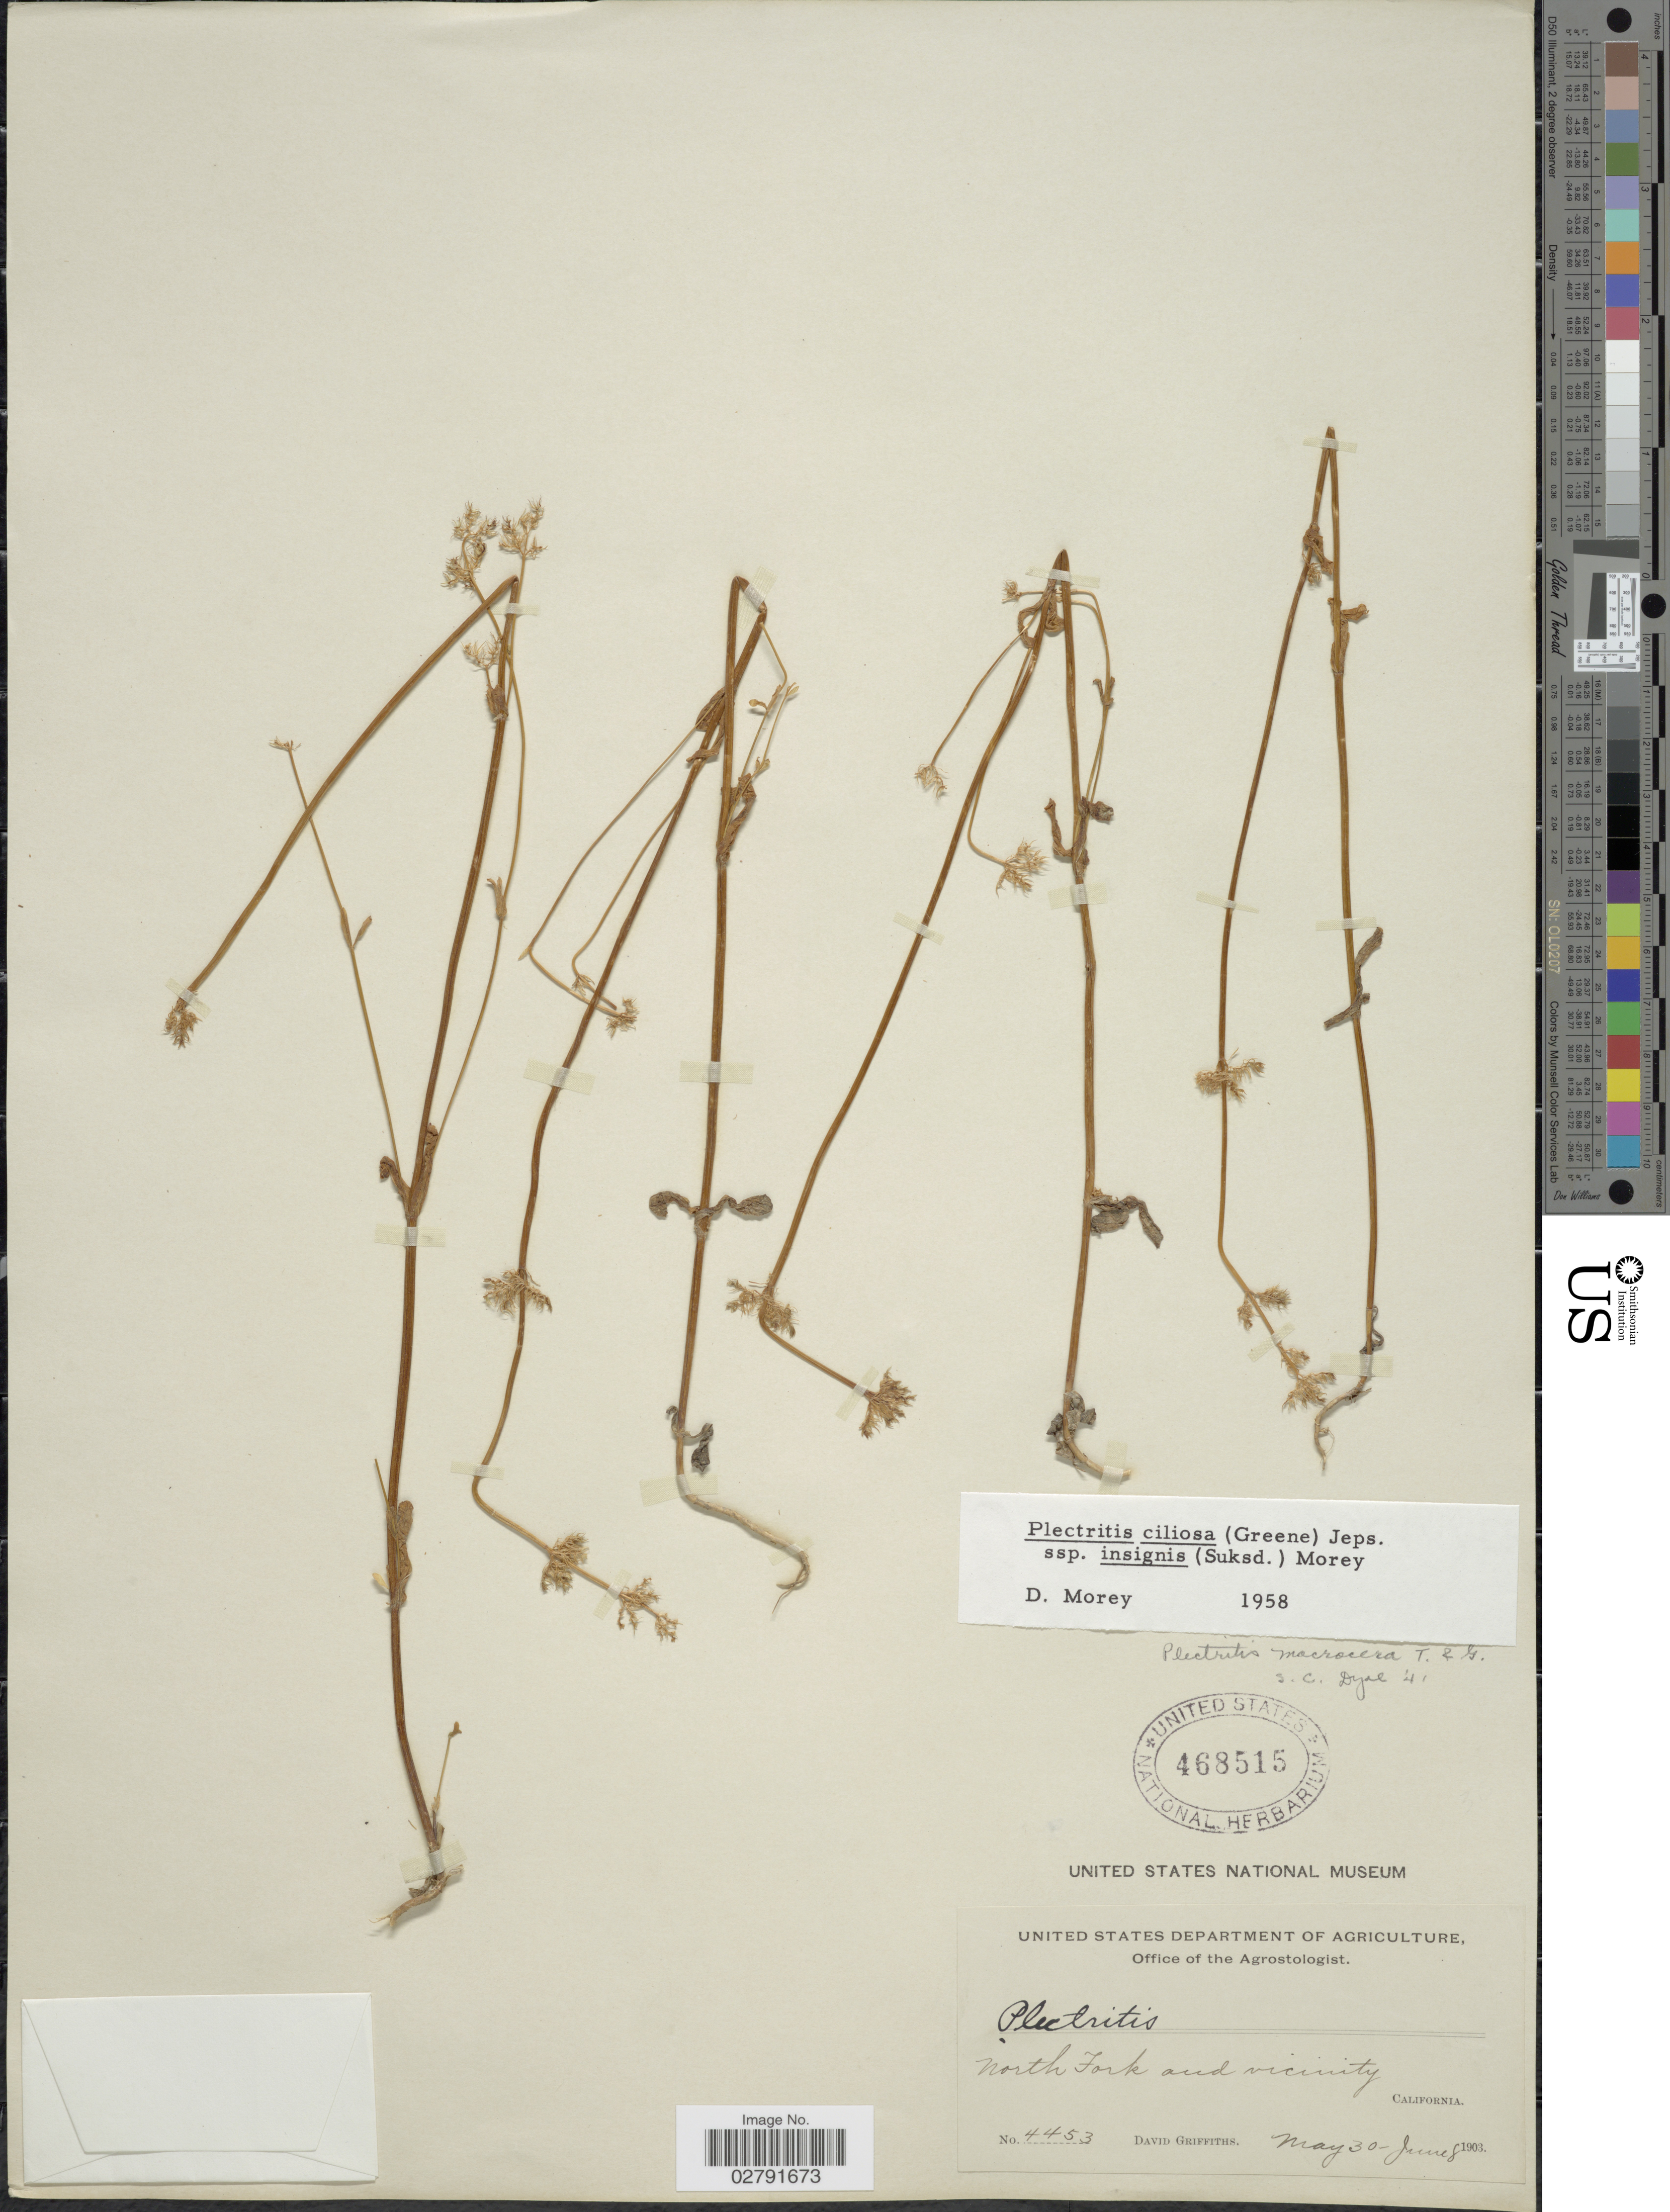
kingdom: Plantae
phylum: Tracheophyta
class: Magnoliopsida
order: Dipsacales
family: Caprifoliaceae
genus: Plectritis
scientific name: Plectritis ciliosa subsp. insignis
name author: (Suksd.) Morey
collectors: D. Griffiths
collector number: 4453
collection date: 1903-05-30/1903-06-08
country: United States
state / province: California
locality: North Fork and vicinity.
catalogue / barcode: US 468515